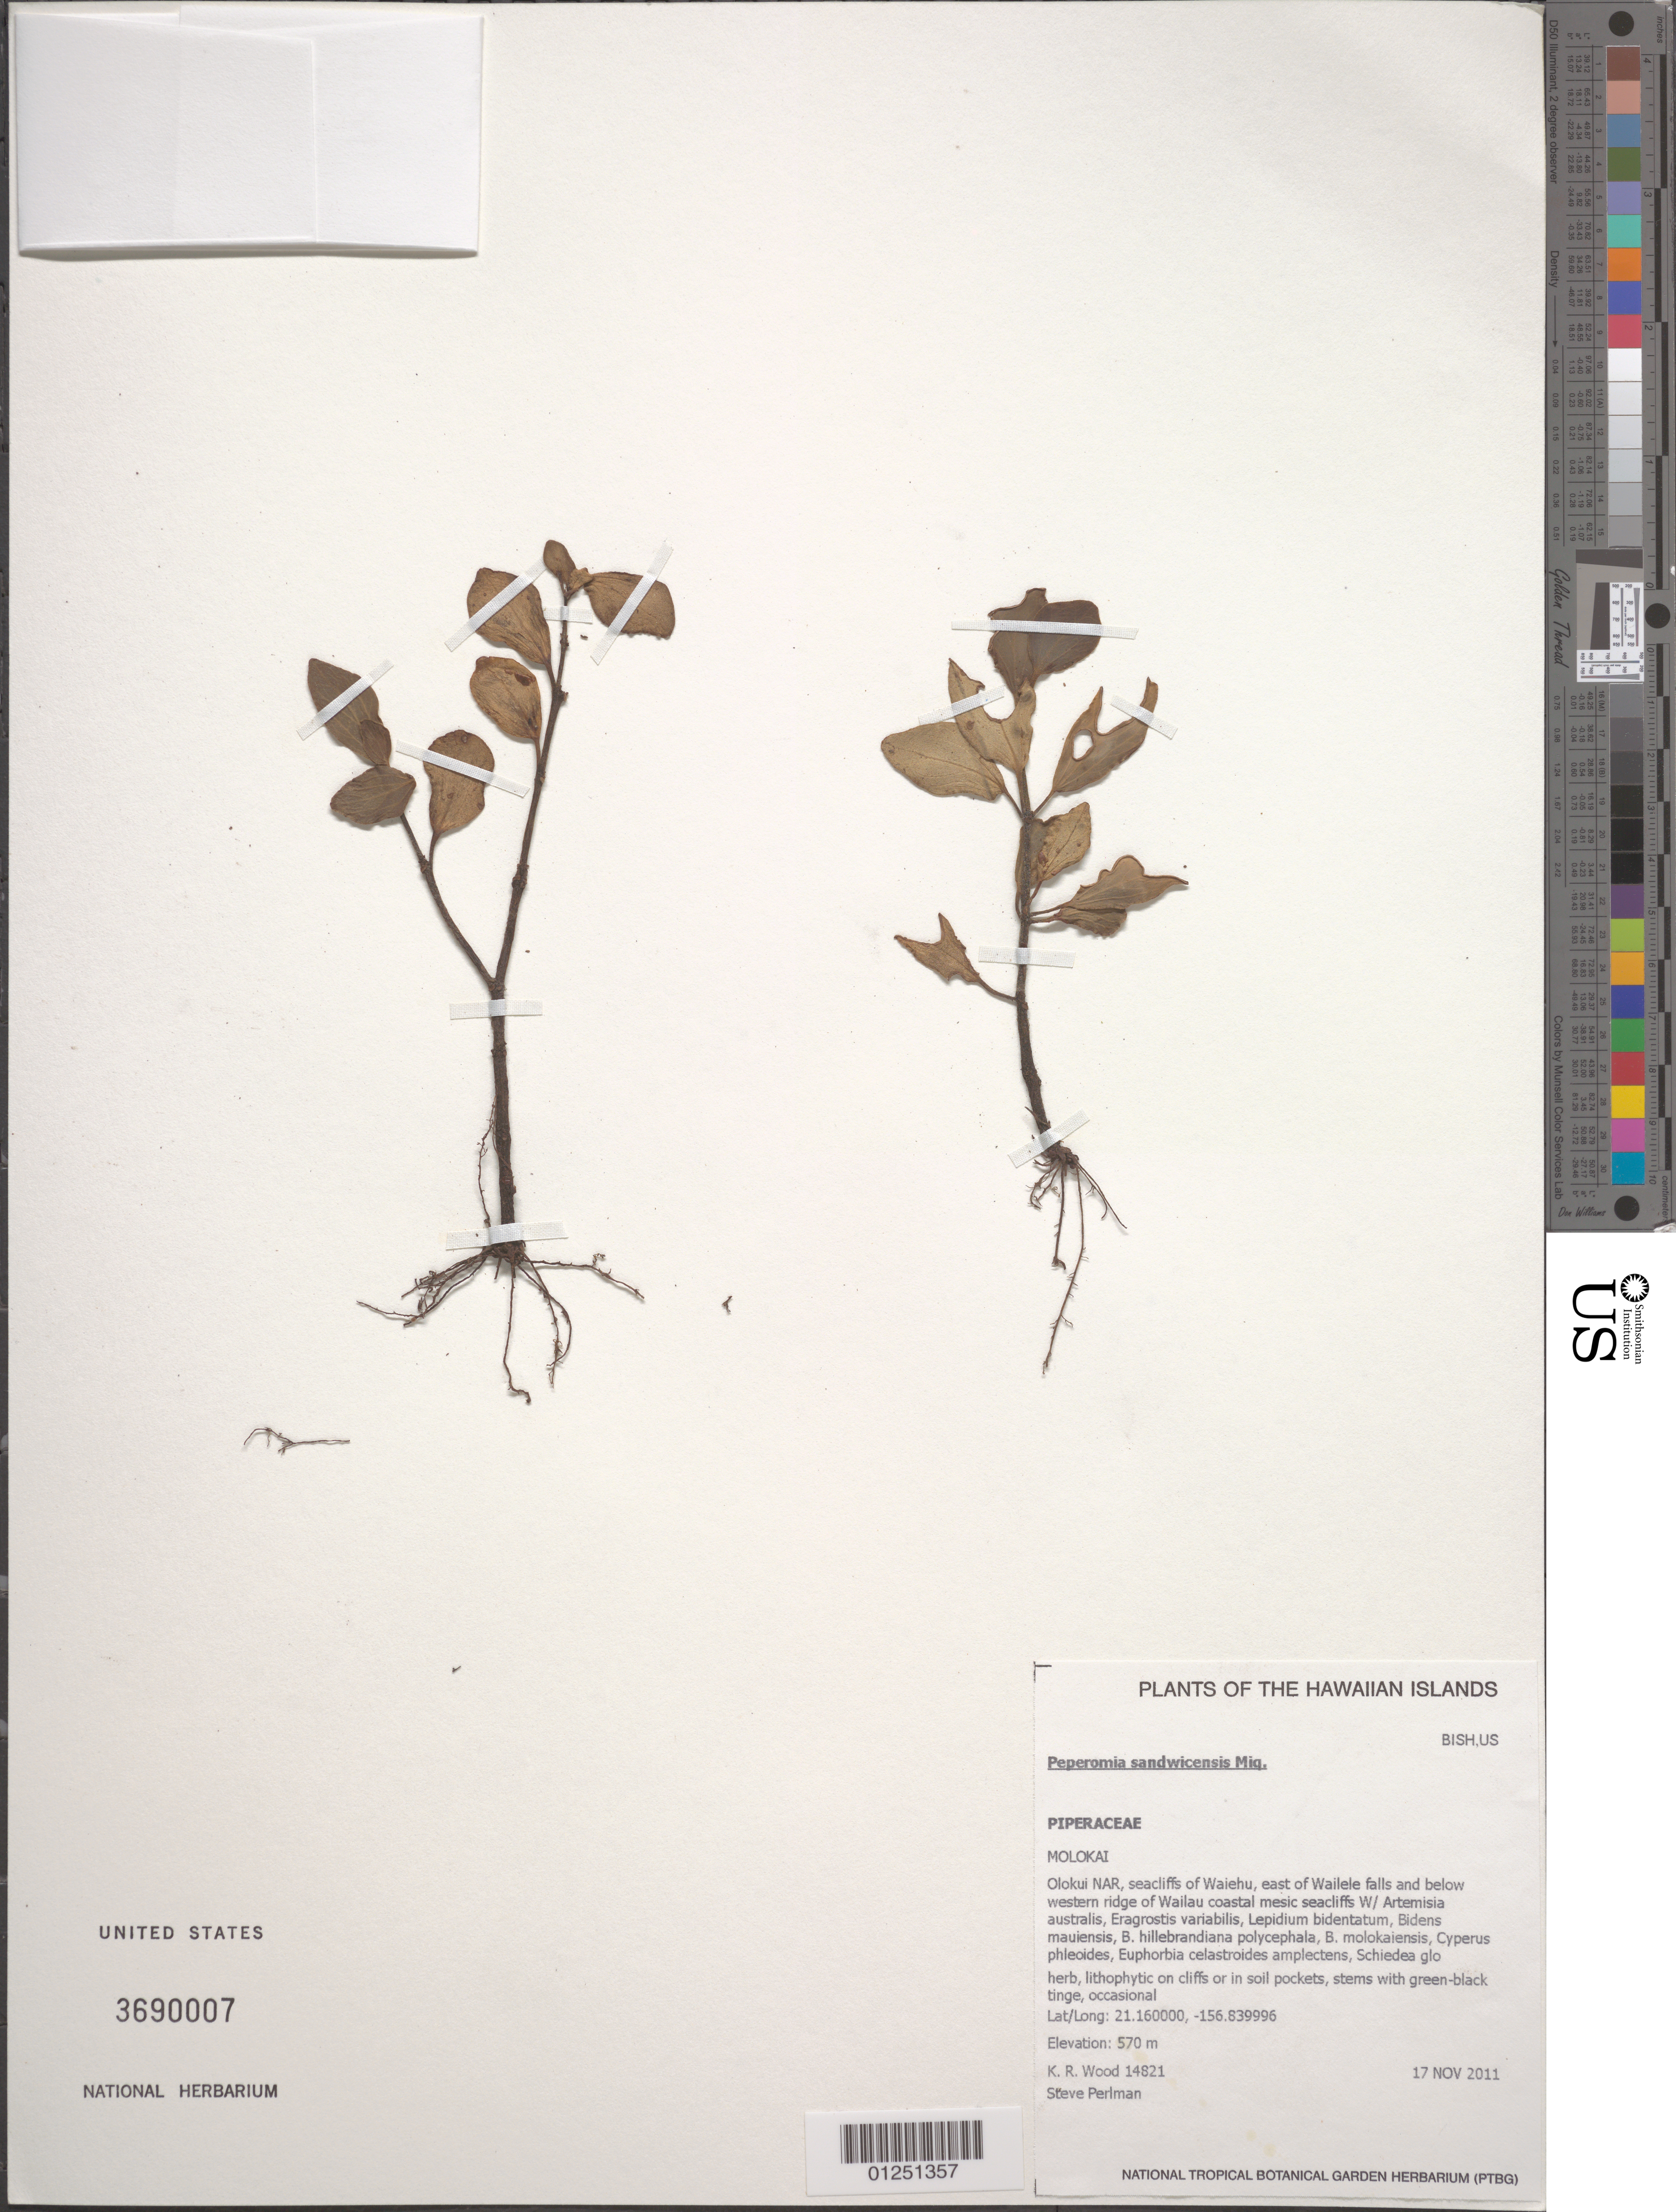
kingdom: Plantae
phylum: Tracheophyta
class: Magnoliopsida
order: Piperales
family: Piperaceae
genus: Peperomia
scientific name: Peperomia sandwicensis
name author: Miq.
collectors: K. R. Wood & S. P. Perlman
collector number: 14821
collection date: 2011-11-17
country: United States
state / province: Hawaii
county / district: Maui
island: Moloka'i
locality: Olokui NAR, seacliffs of Waiehu, east of Wailele falls and below western ridge of Wailau coastal mesic seacliffs.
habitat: Coastal mesic seacliffs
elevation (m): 570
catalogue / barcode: US 3690007